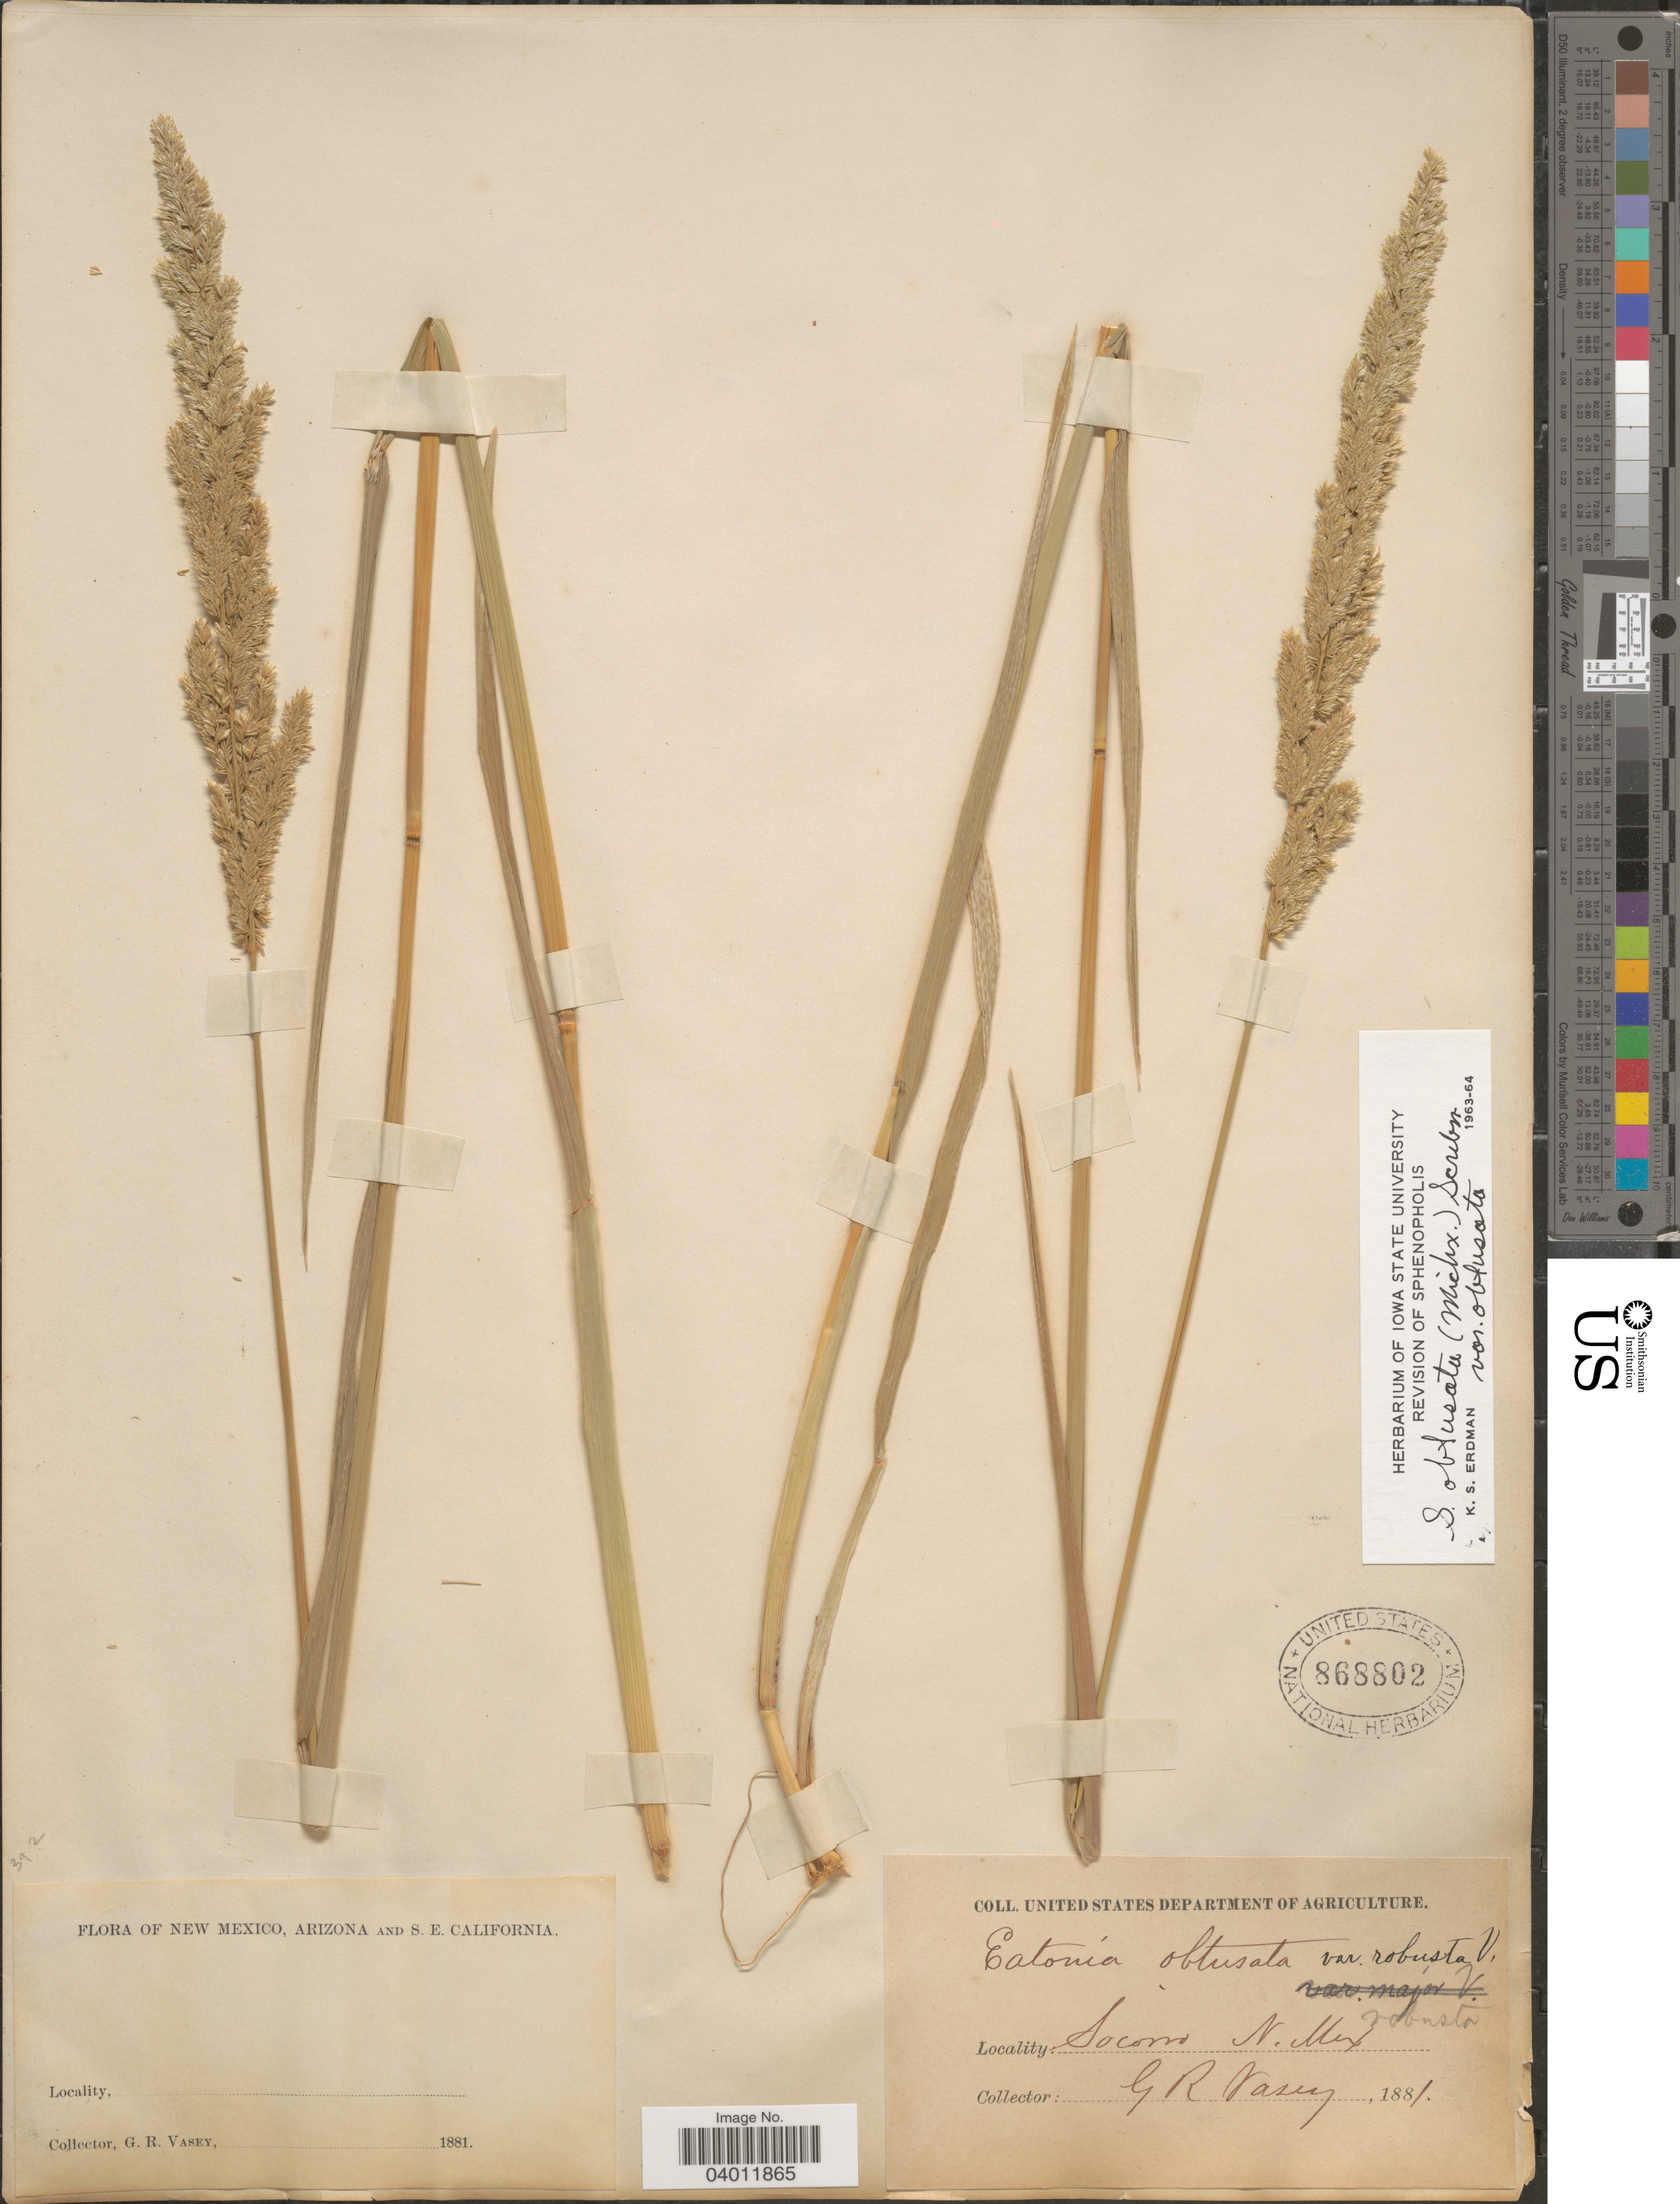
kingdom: Plantae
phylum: Tracheophyta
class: Liliopsida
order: Poales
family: Poaceae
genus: Sphenopholis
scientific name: Sphenopholis obtusata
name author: (Michx.) Scribn.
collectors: G. R. Vasey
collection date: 1881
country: United States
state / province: New Mexico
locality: Socorro.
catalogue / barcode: US 868802